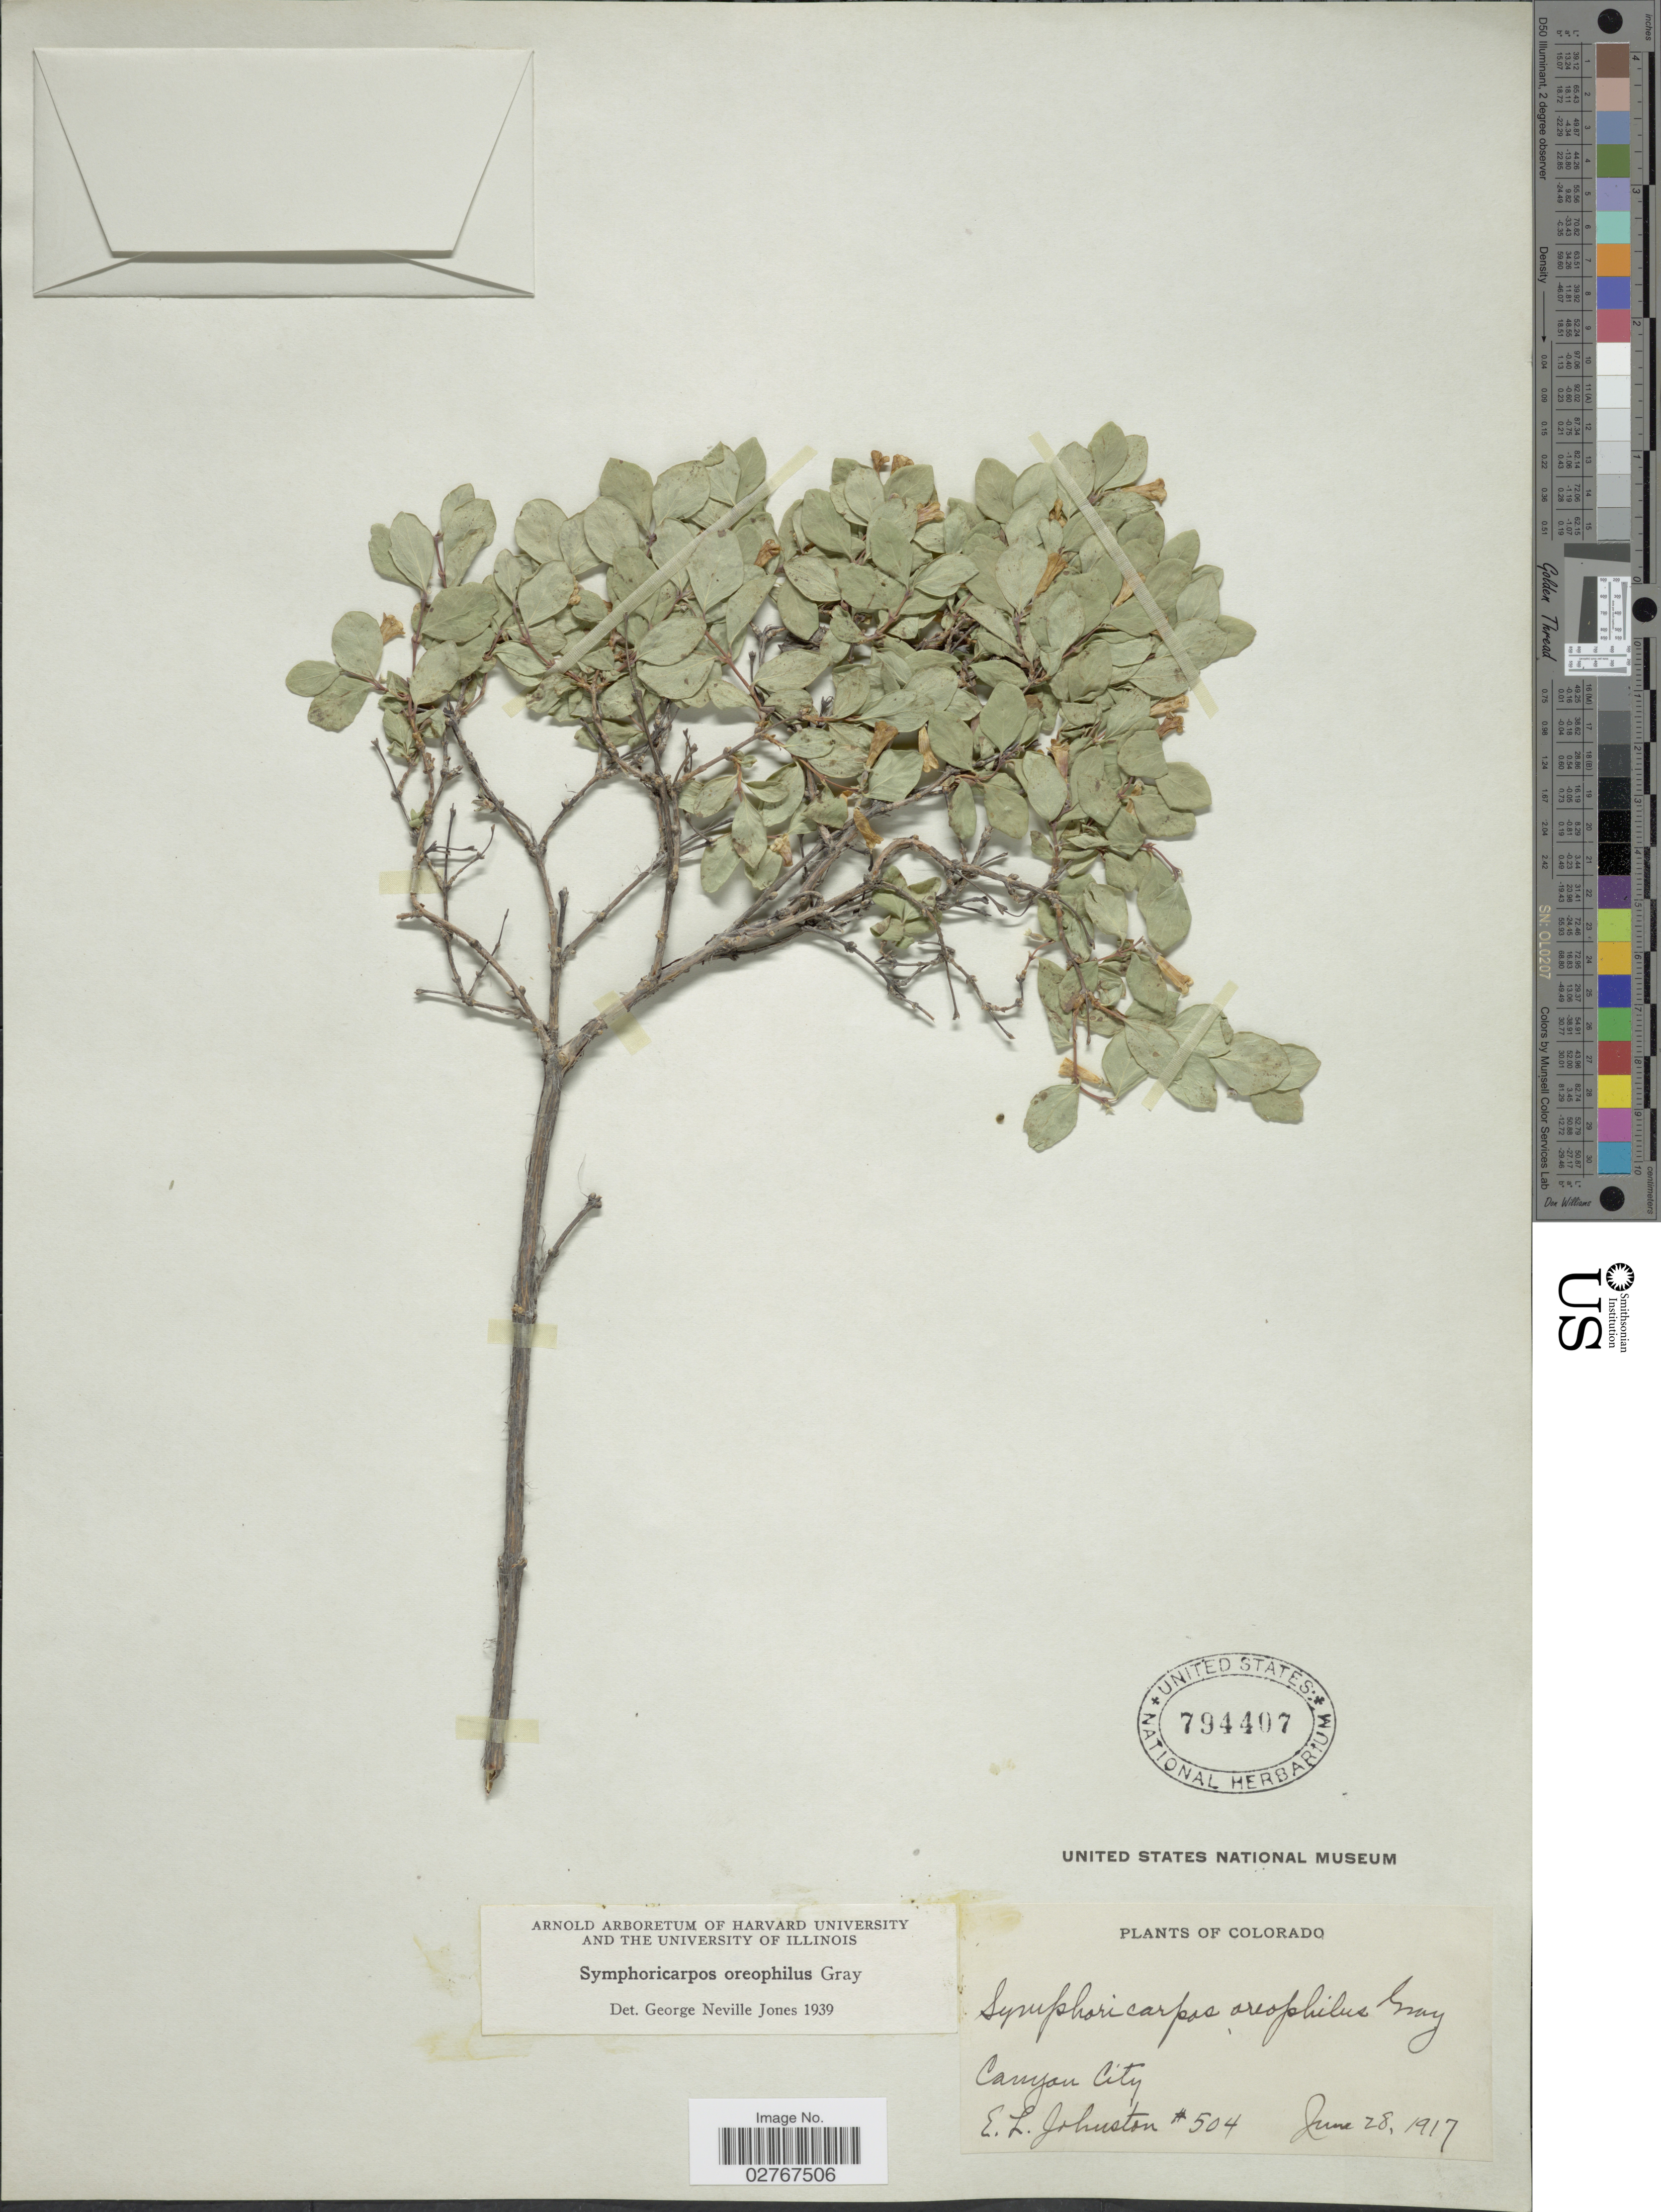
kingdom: Plantae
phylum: Tracheophyta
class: Magnoliopsida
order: Dipsacales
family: Caprifoliaceae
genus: Symphoricarpos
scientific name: Symphoricarpos oreophilus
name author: A. Gray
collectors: E. L. Johnston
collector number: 504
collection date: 1917-06-28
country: United States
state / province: Colorado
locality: Canyon City.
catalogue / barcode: US 794407